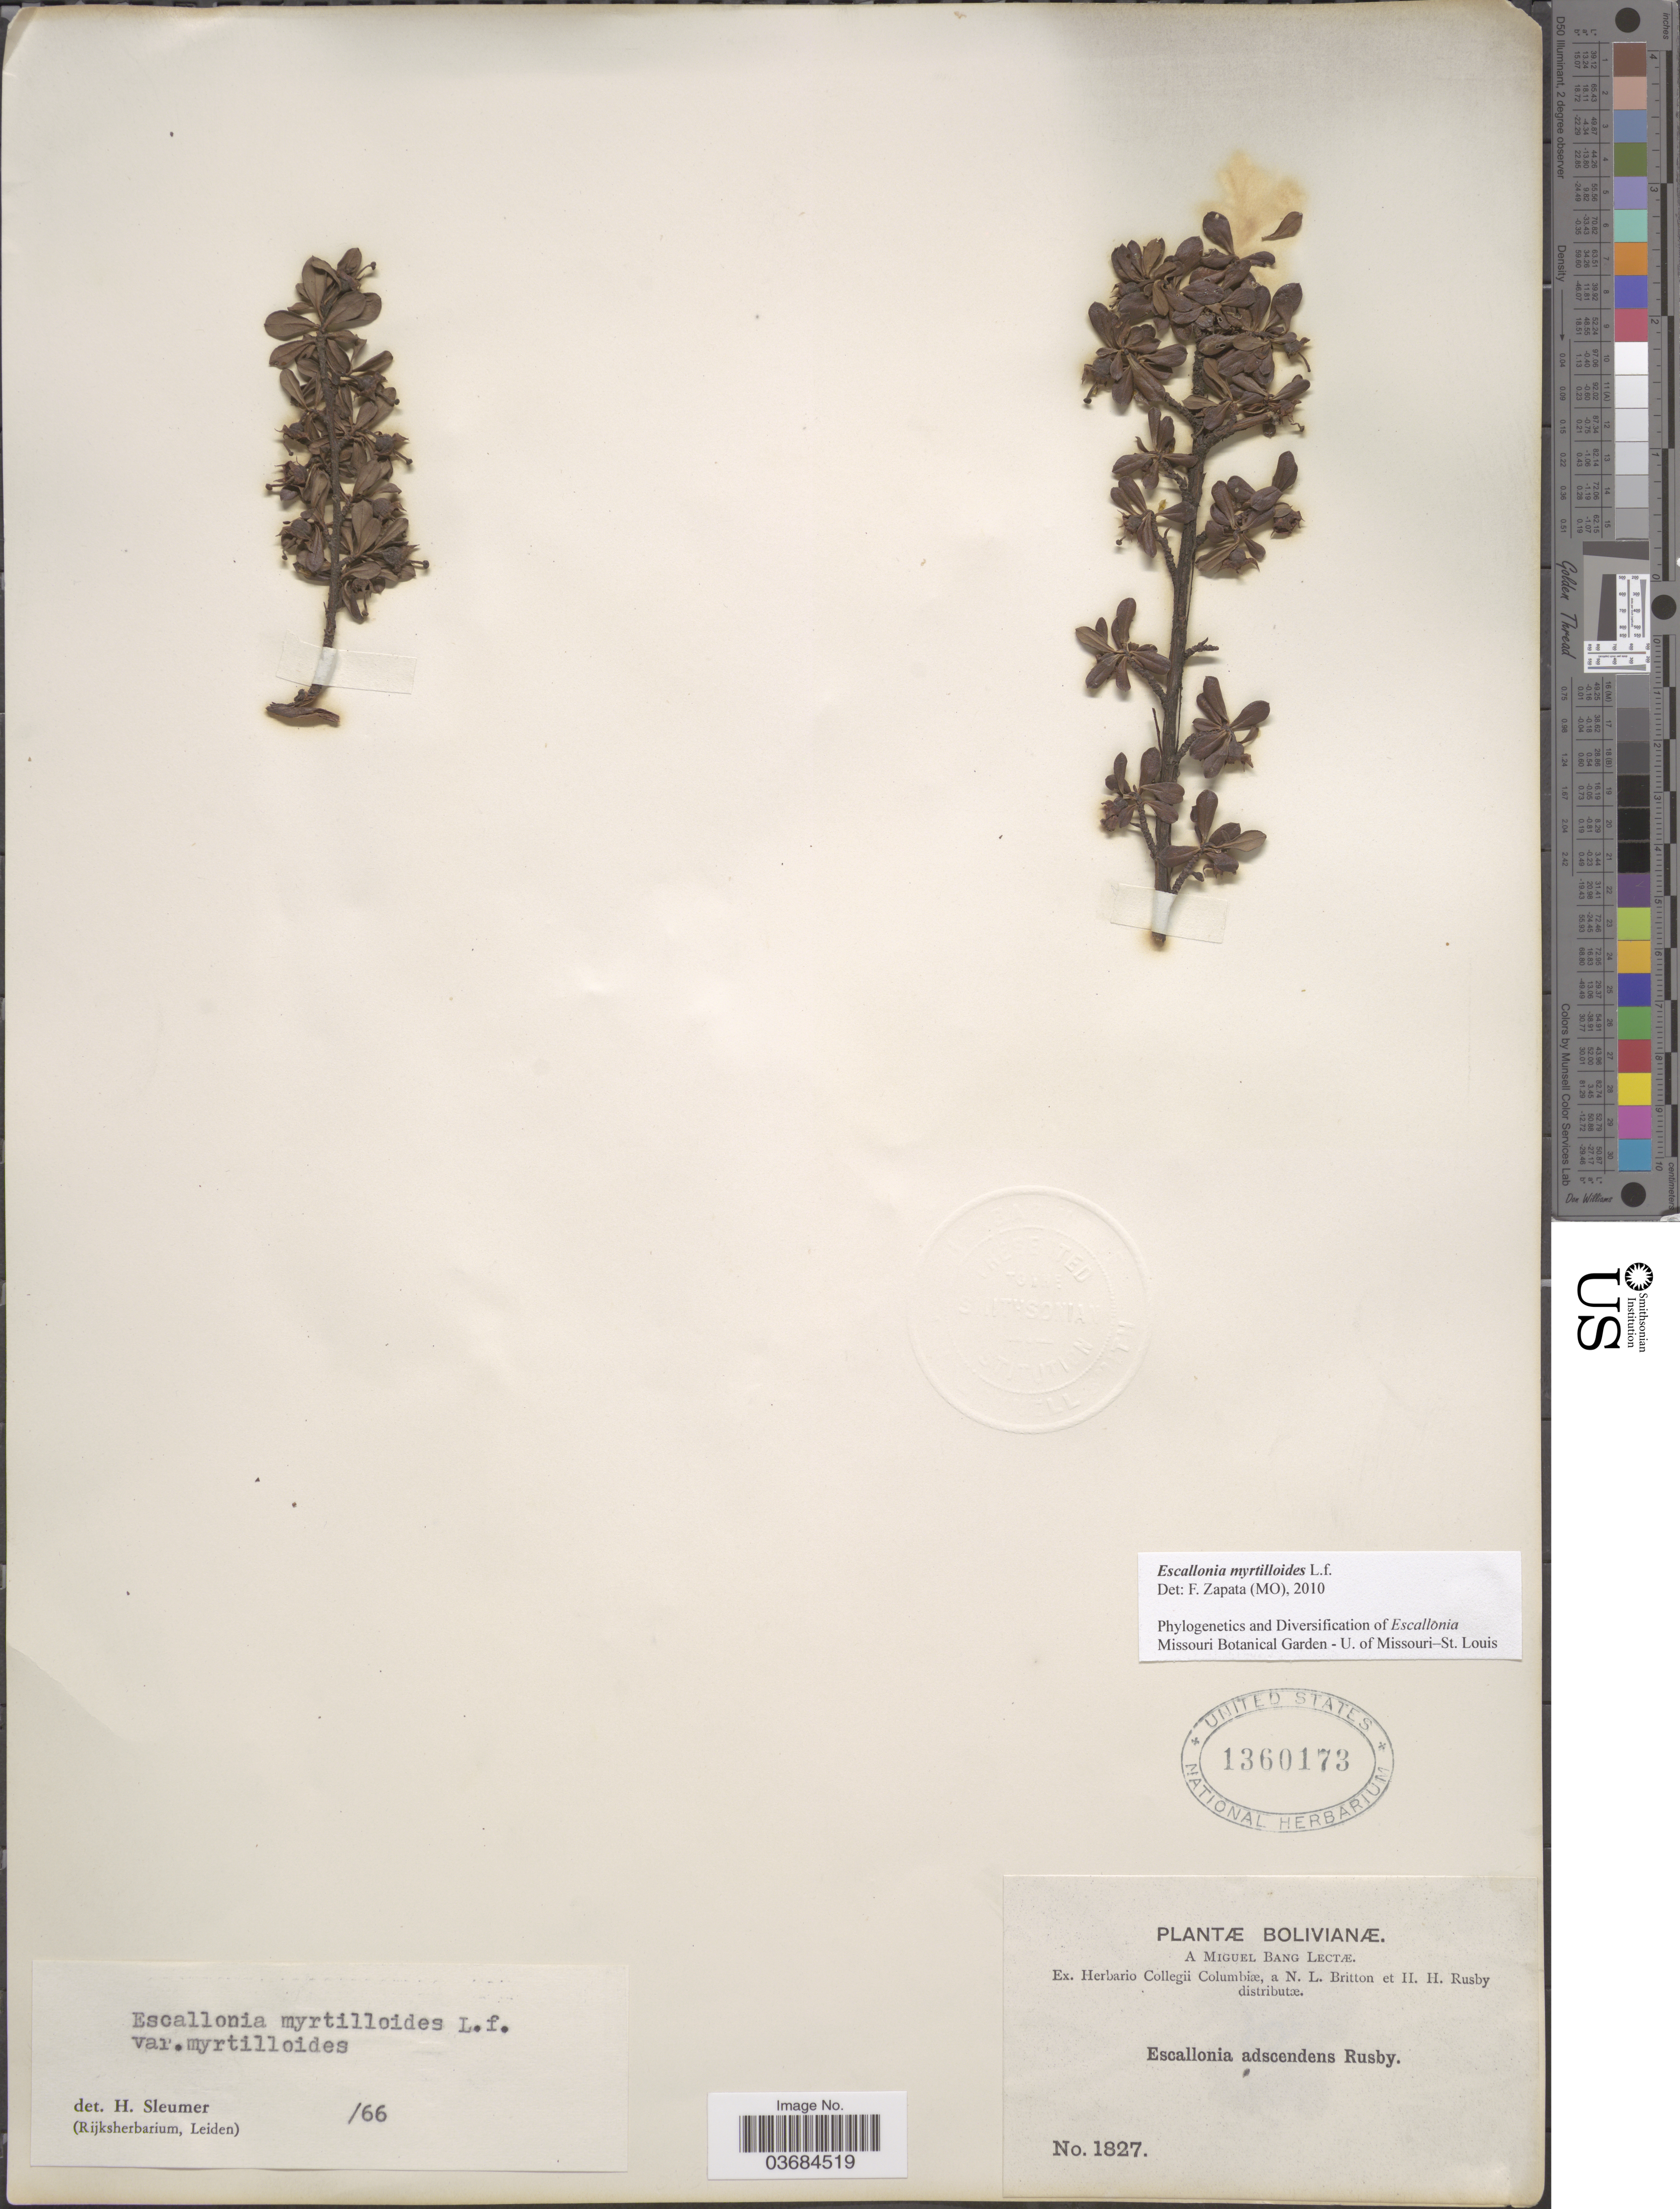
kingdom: Plantae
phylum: Tracheophyta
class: Magnoliopsida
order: Escalloniales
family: Escalloniaceae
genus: Escallonia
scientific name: Escallonia myrtilloides var. myrtilloides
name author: L. f.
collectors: M. Bang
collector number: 1827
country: Bolivia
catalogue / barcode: US 1360173